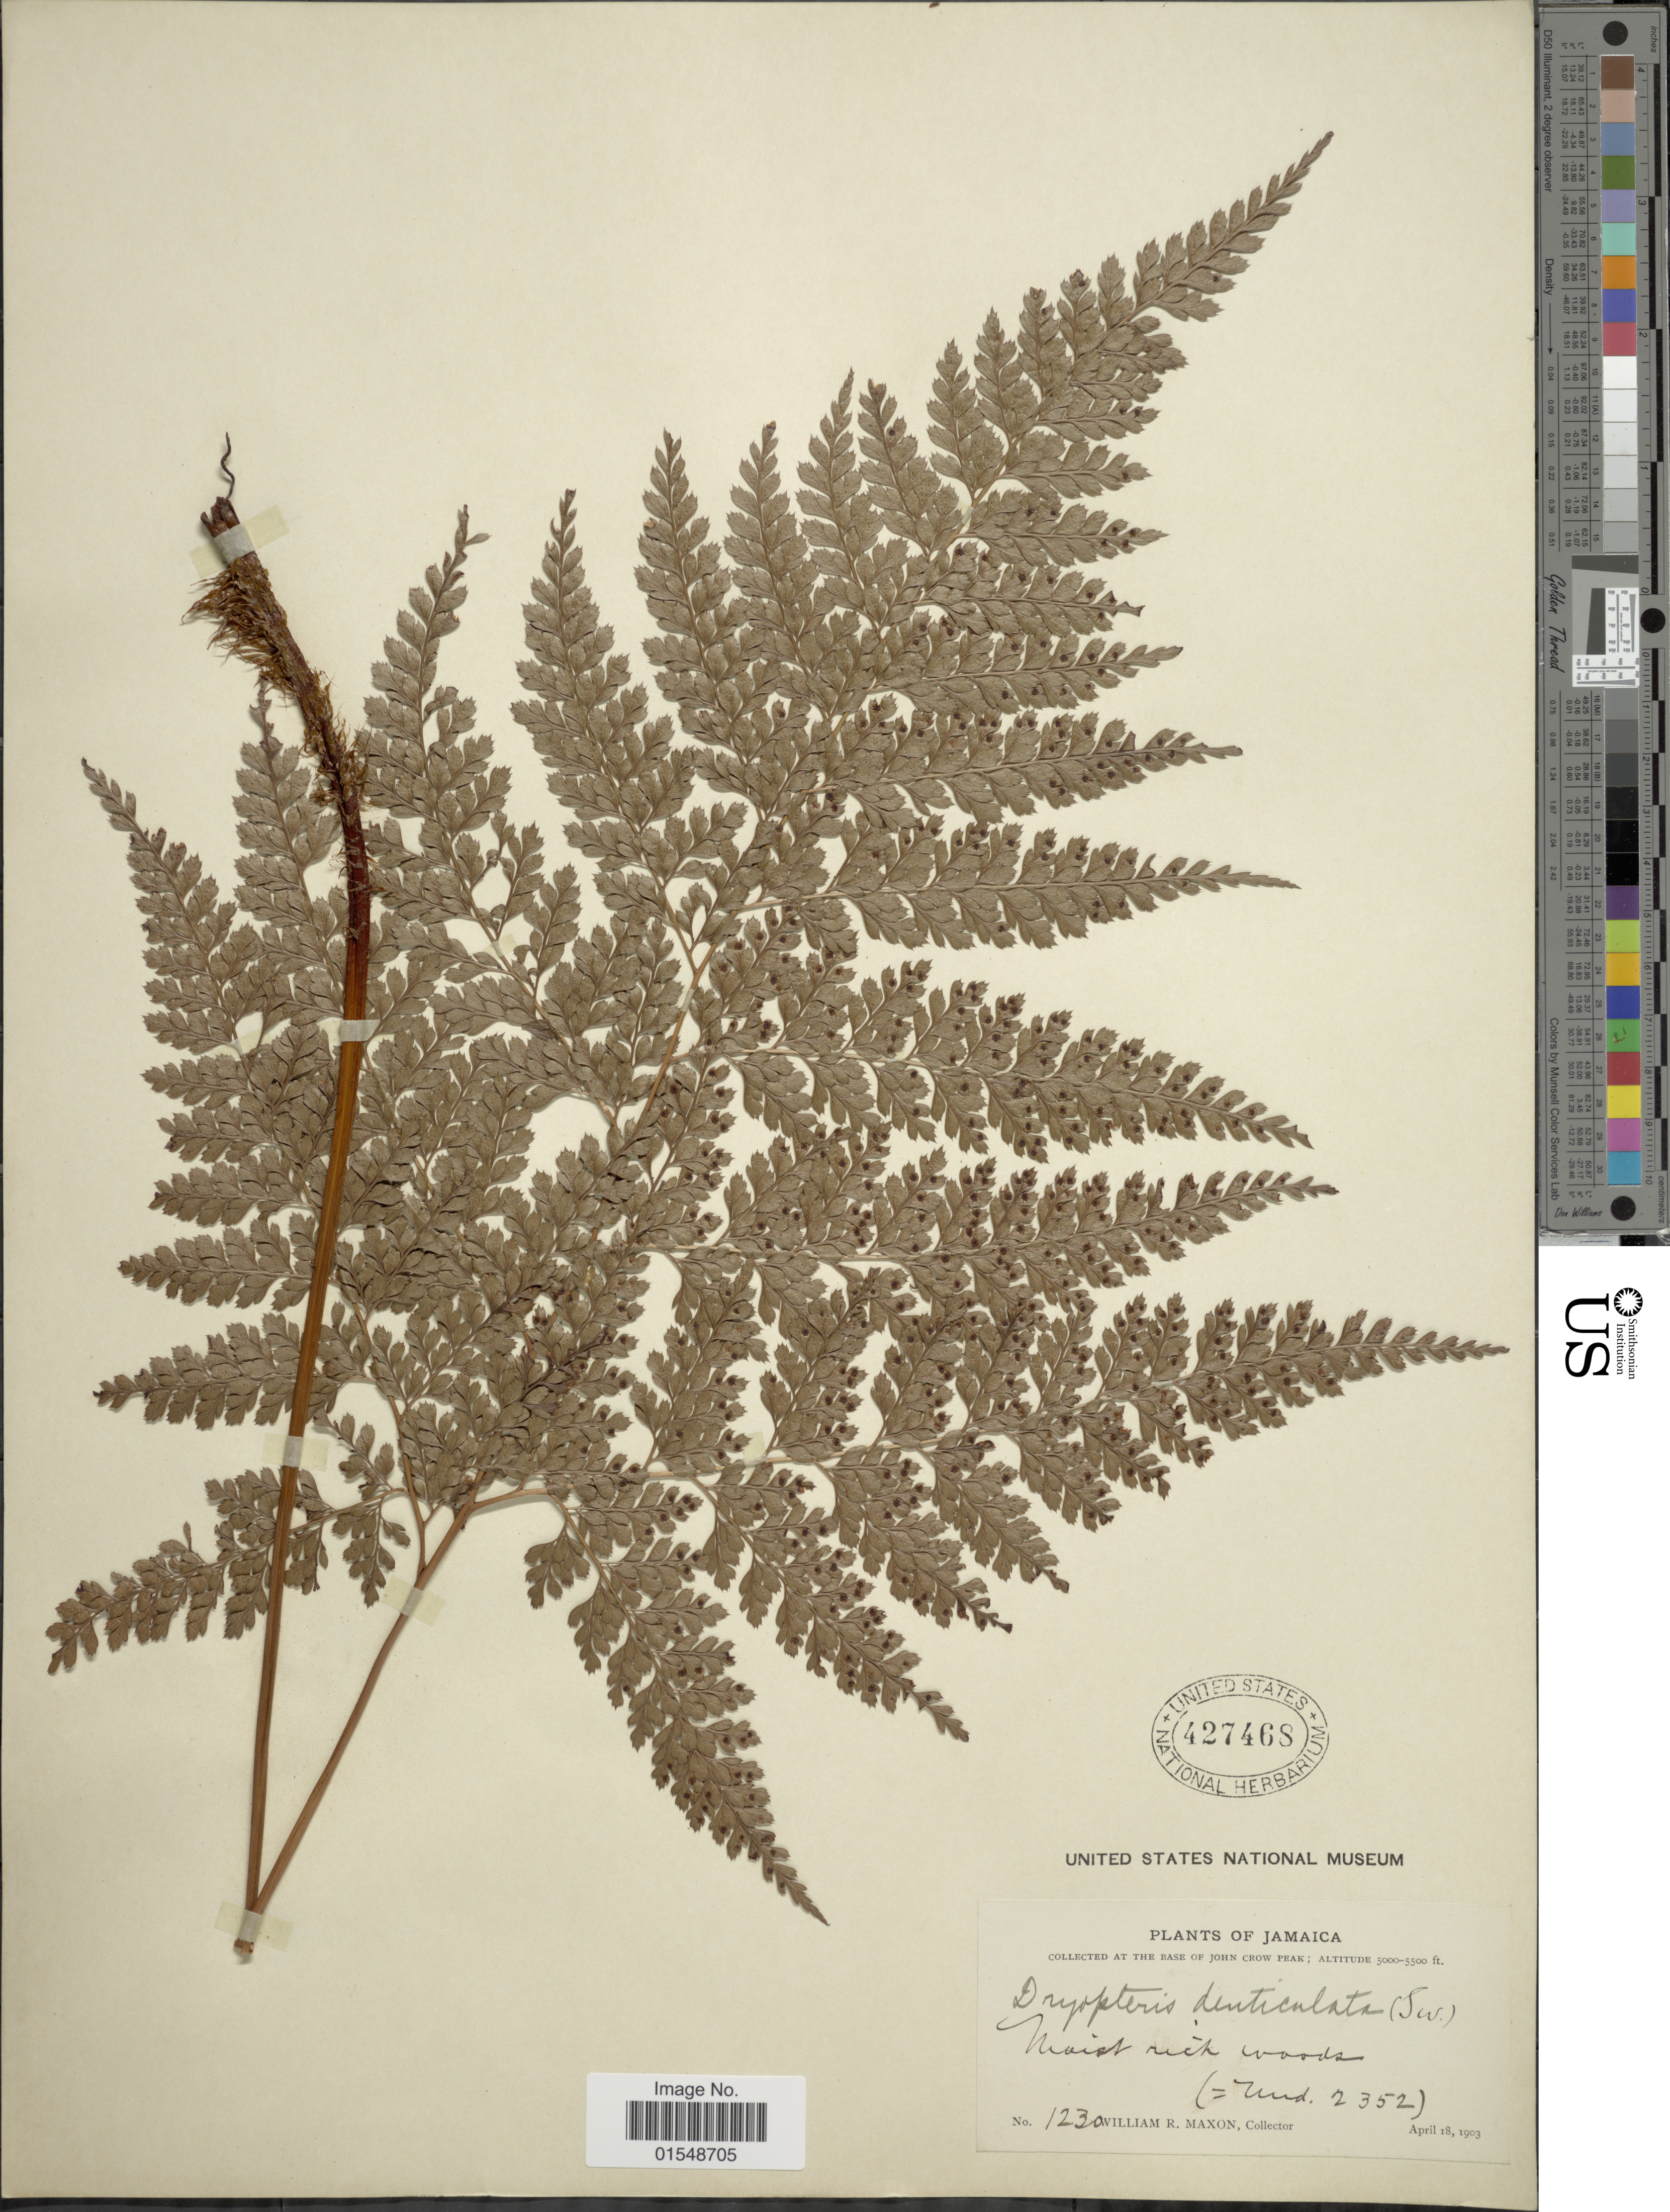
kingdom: Plantae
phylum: Tracheophyta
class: Polypodiopsida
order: Polypodiales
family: Dryopteridaceae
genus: Arachniodes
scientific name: Arachniodes denticulata var. denticulata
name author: (Sw.) Ching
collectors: W. R. Maxon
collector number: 1230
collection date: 1903-04-18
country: Jamaica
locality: Base of John Crow Peak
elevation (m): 1524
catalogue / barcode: US 427468